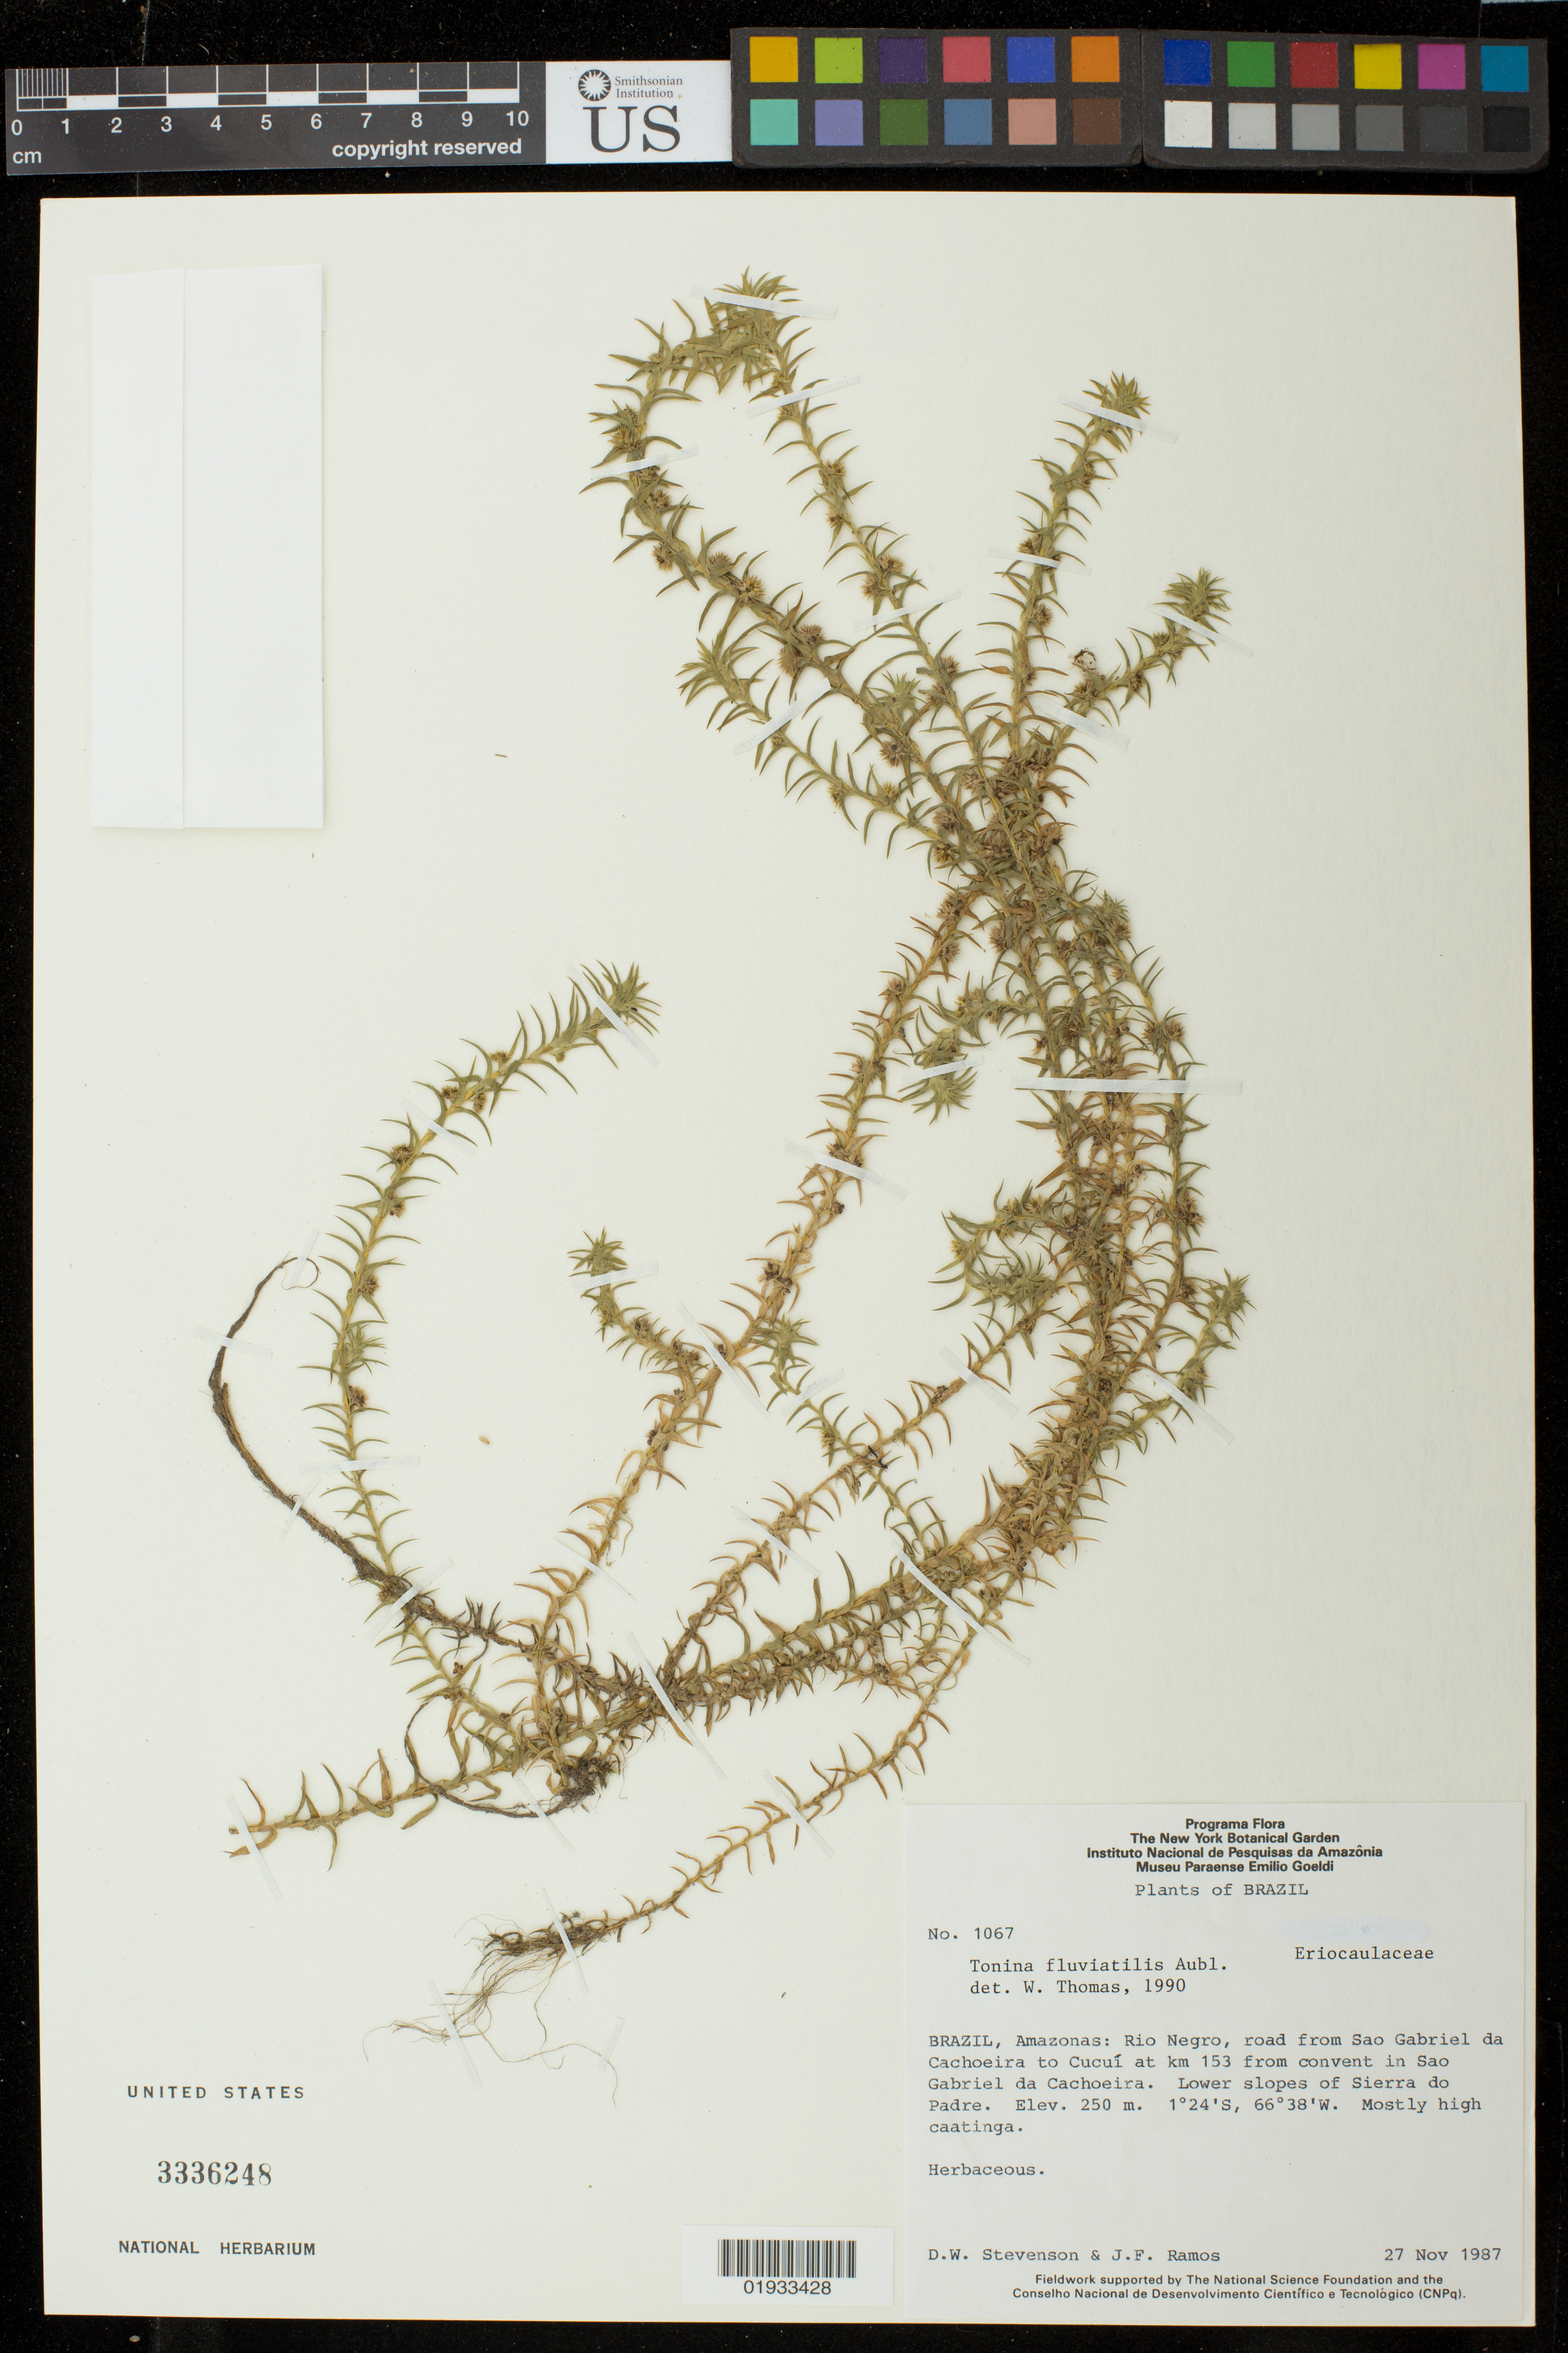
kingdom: Plantae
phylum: Tracheophyta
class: Liliopsida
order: Poales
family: Eriocaulaceae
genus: Tonina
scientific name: Tonina fluviatilis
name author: Aubl.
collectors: D. W. Stevenson & J. F. Ramos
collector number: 1067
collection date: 1987-11-27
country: Peru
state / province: Amazonas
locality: Rio Negro, road from São Gabriel da Cachoeira to Cucuí at km 153 from convent in Sã Gabriel da Cachoeira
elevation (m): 250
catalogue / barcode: US 3336248